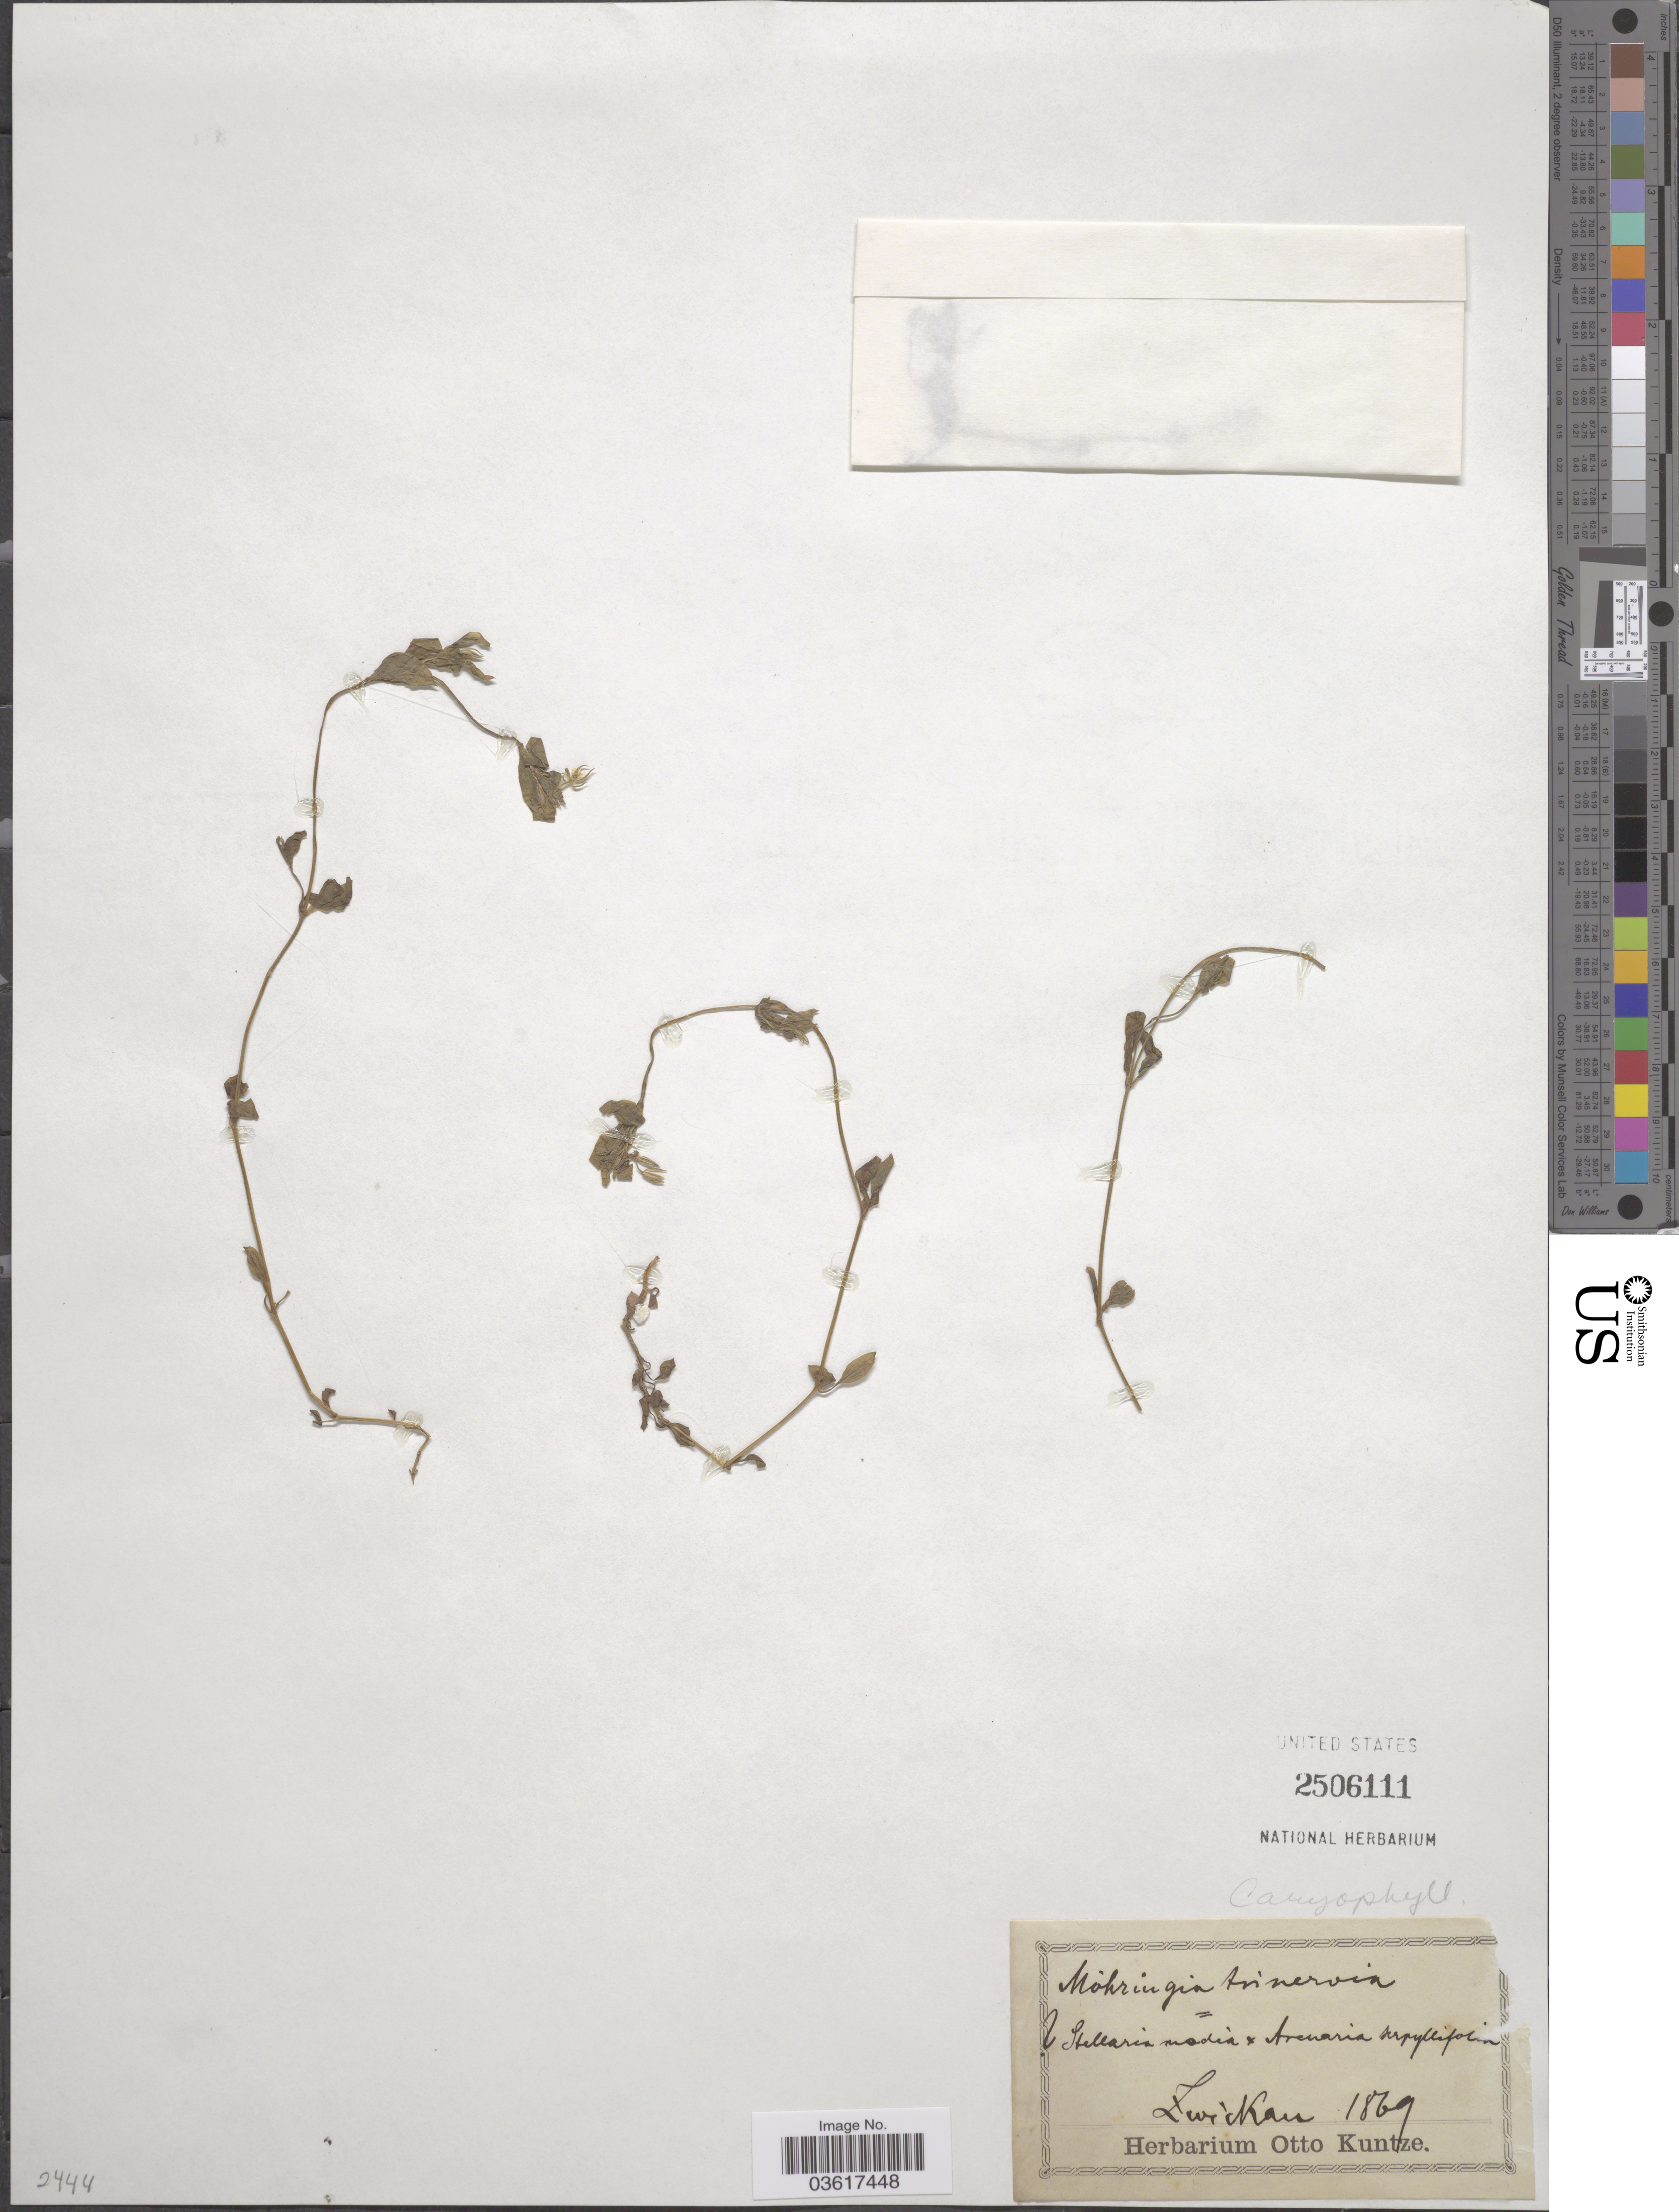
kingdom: Plantae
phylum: Tracheophyta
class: Magnoliopsida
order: Caryophyllales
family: Caryophyllaceae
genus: Moehringia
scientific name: Moehringia trinervia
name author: (L.) Clairv.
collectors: ex herb. Otto Kuntze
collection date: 1869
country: Germany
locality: Zwickau.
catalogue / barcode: US 2506111